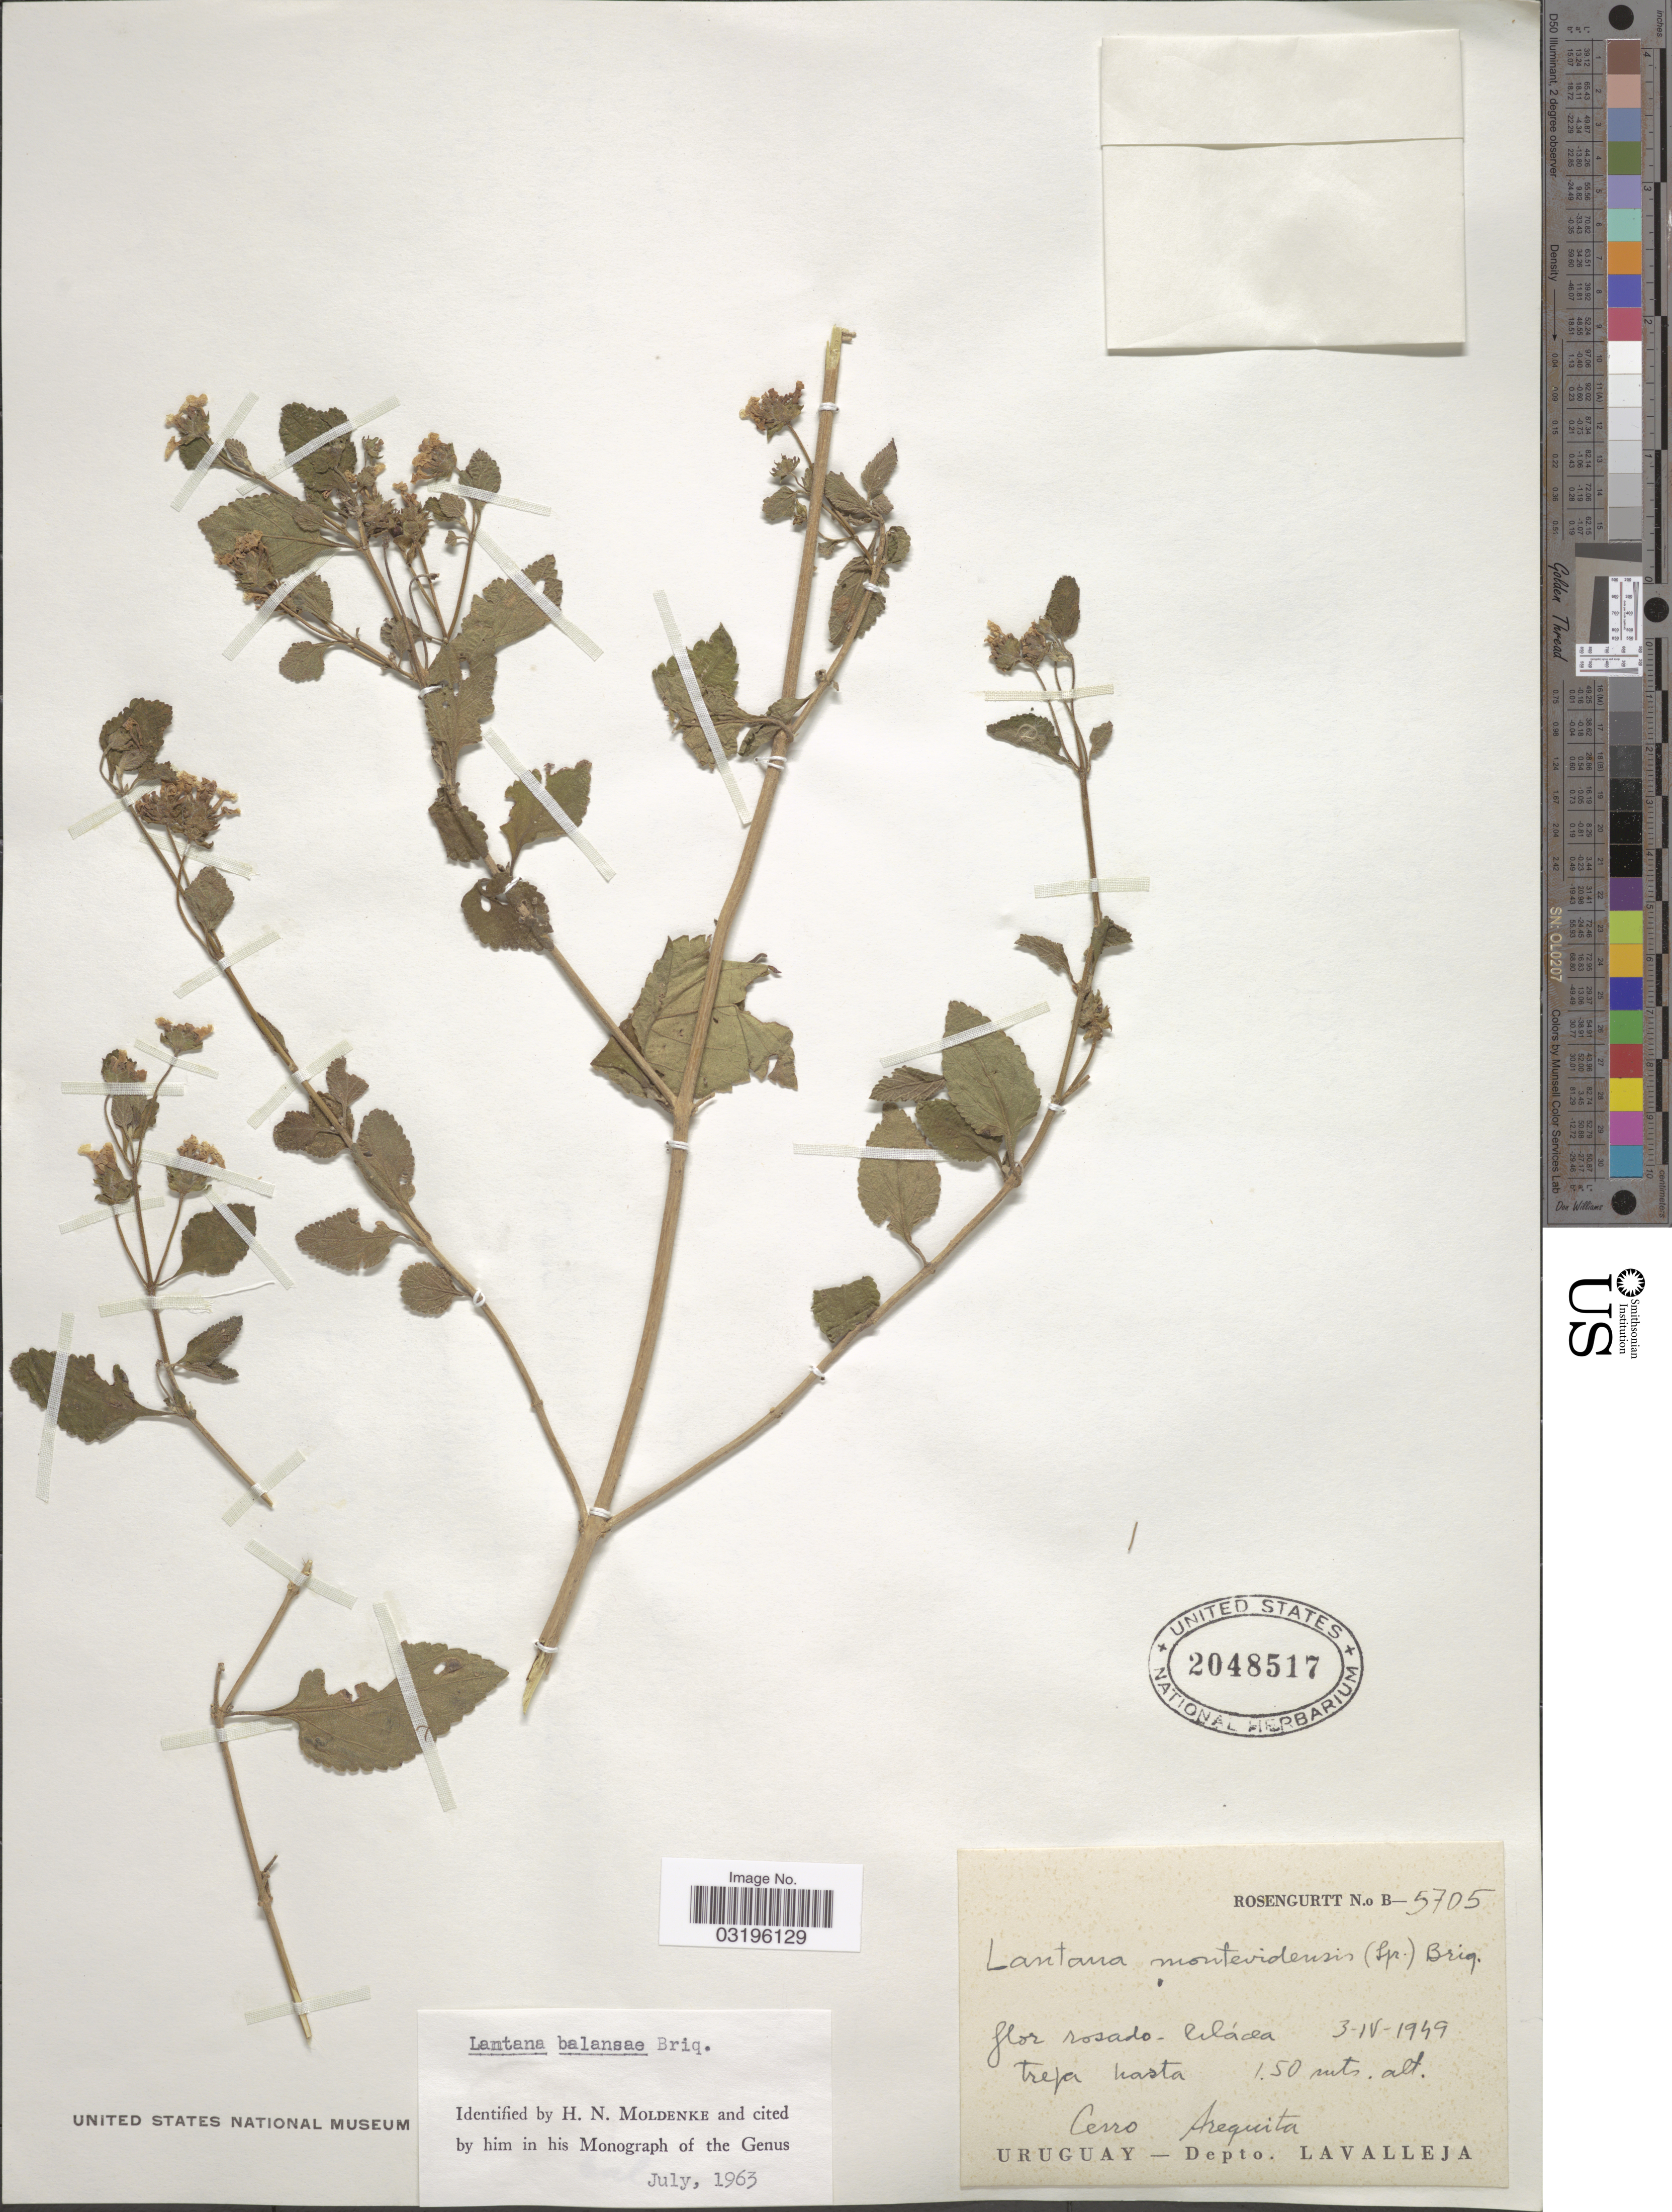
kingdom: Plantae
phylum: Tracheophyta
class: Magnoliopsida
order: Lamiales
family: Verbenaceae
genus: Lantana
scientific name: Lantana balansae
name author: Briq.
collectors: Rosengurtt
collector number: B-5705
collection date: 1949-04-03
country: Uruguay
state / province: Lavalleja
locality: Cerro Arequita. Depto. Lavalleja.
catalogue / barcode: US 2048517